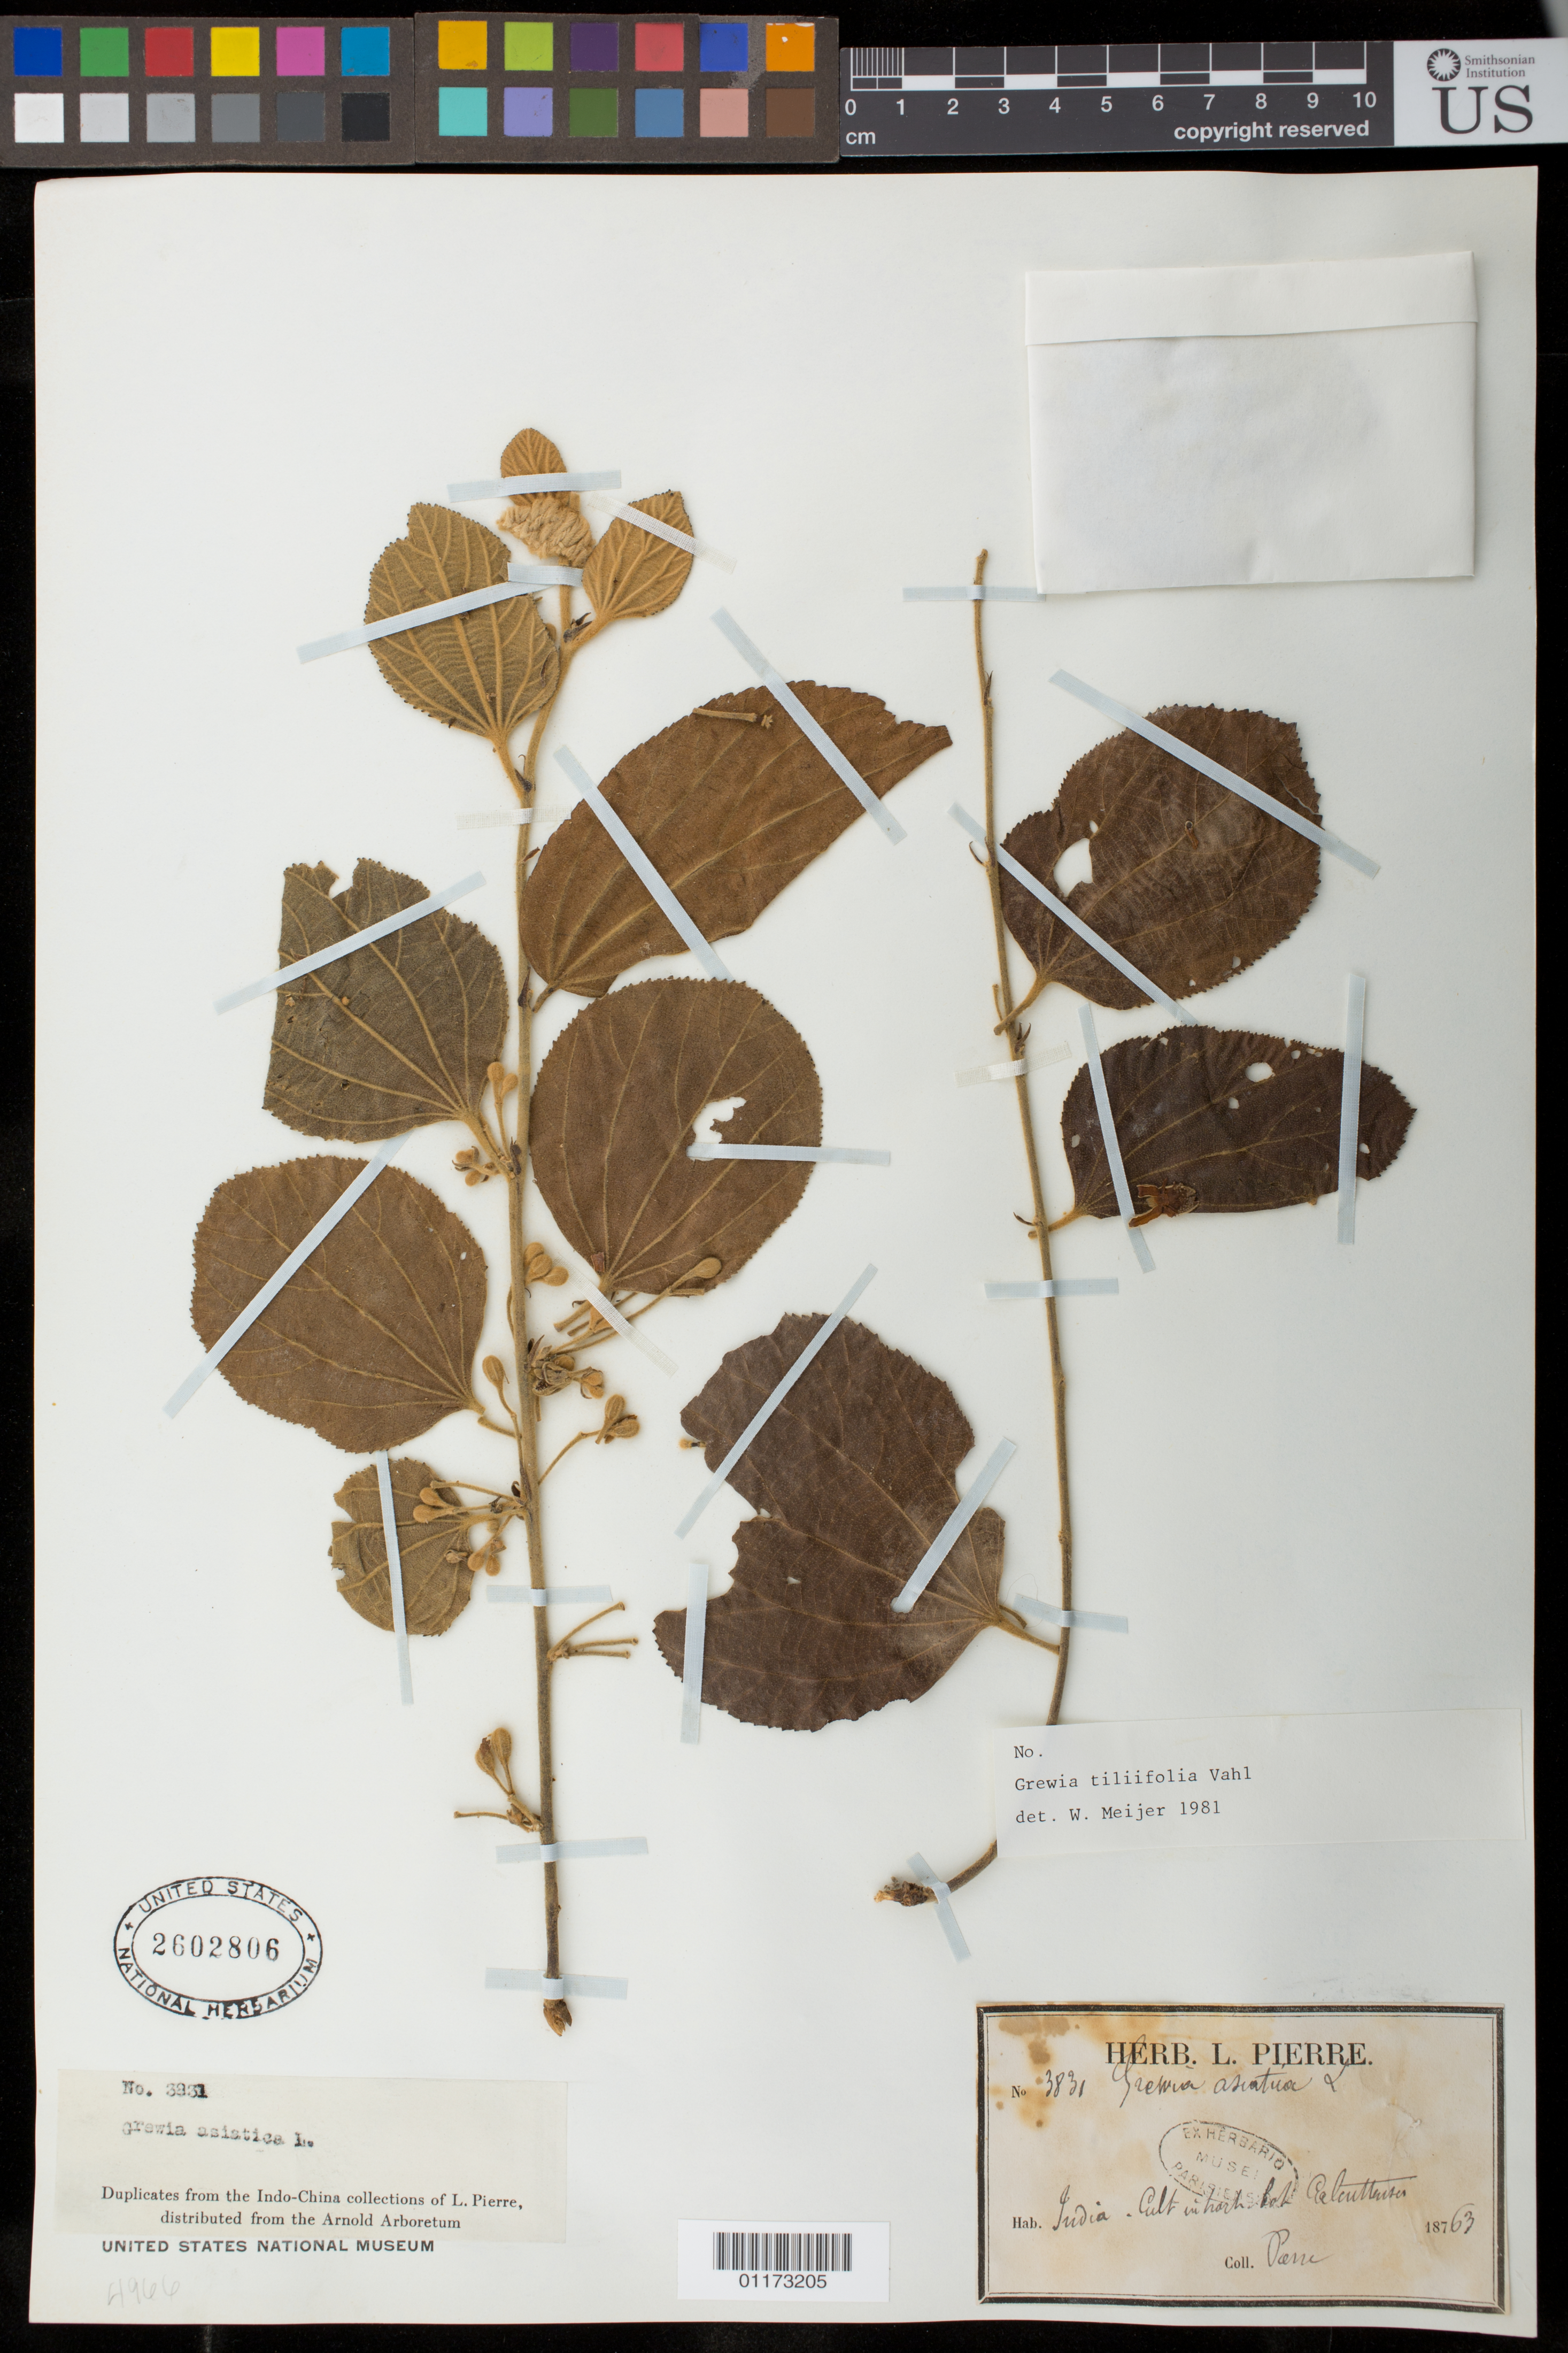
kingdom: Plantae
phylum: Tracheophyta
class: Magnoliopsida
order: Malvales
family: Malvaceae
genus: Grewia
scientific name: Grewia tiliifolia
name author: Vahl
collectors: L. Pierre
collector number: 3831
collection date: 1863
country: India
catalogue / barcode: US 2602806